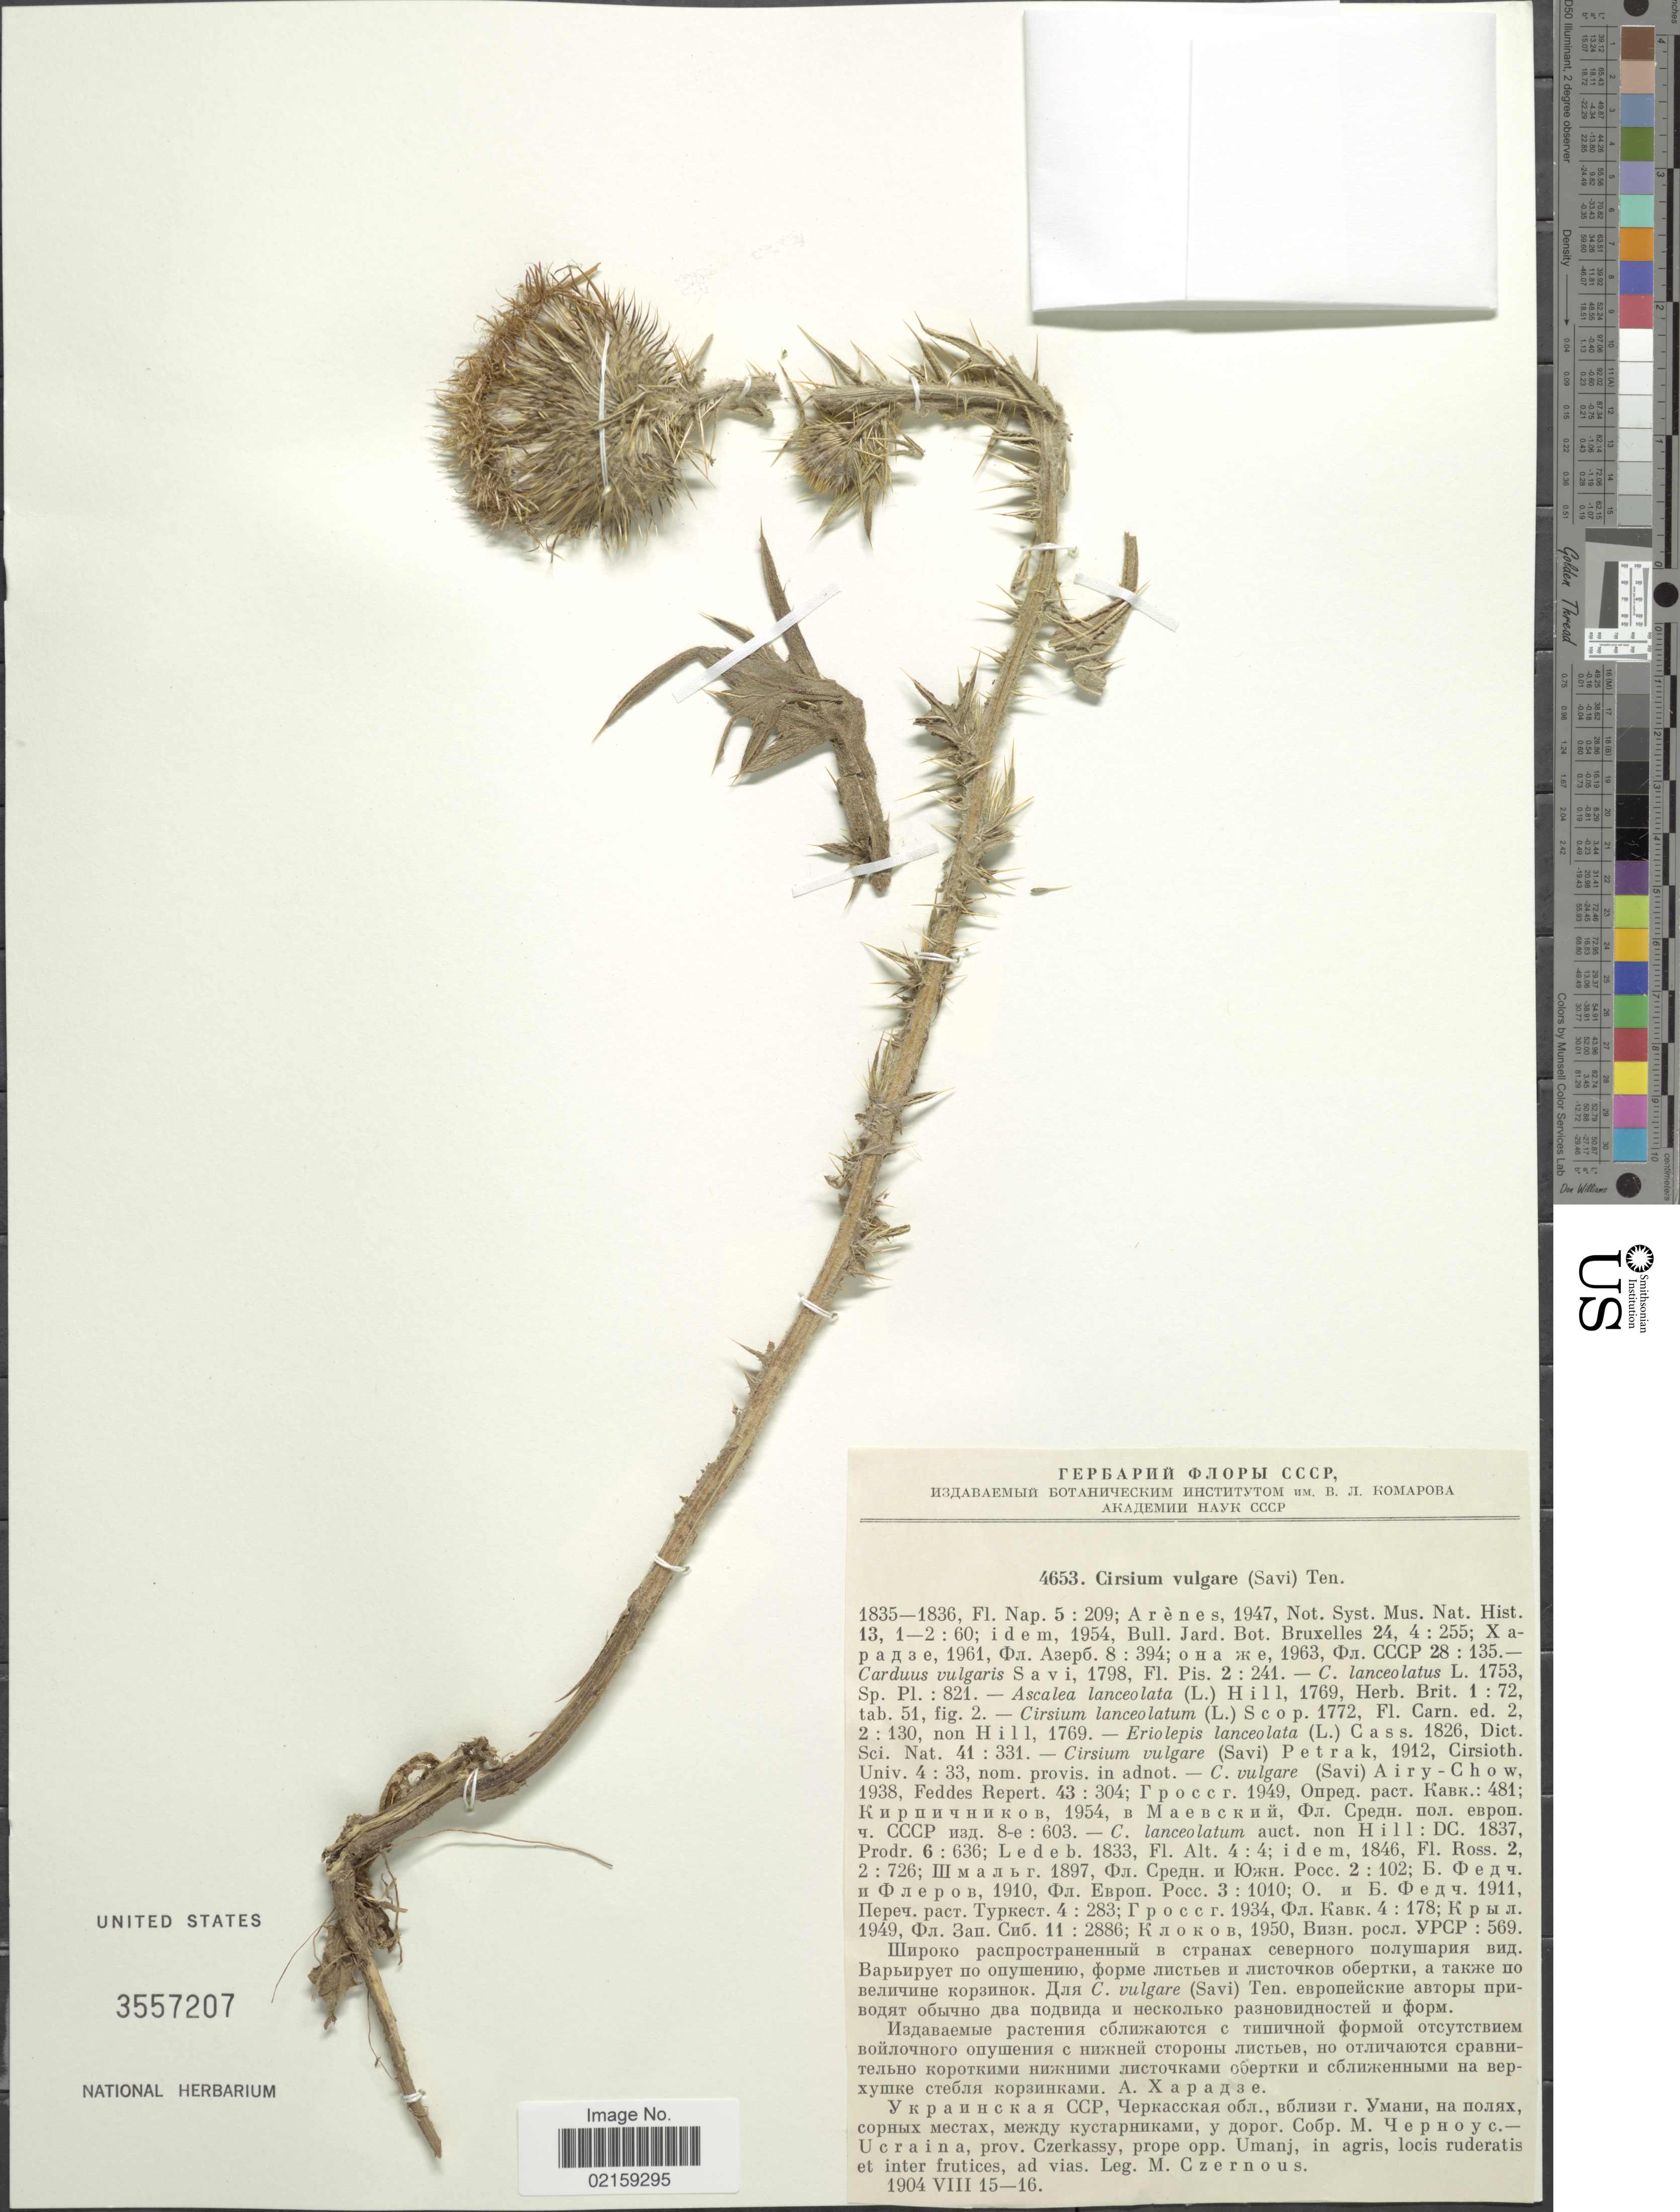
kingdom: Plantae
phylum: Tracheophyta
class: Magnoliopsida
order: Asterales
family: Asteraceae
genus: Cirsium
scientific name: Cirsium vulgare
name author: (Savi) Ten.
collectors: M. Czernous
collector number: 4653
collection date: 1904-08-15/1904-08-16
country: Ukraine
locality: Ucraina, prov. Czerkassy, prope opp. umanjm in agris, locis ruderatis et inter frutices, ad vias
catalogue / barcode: US 3557207